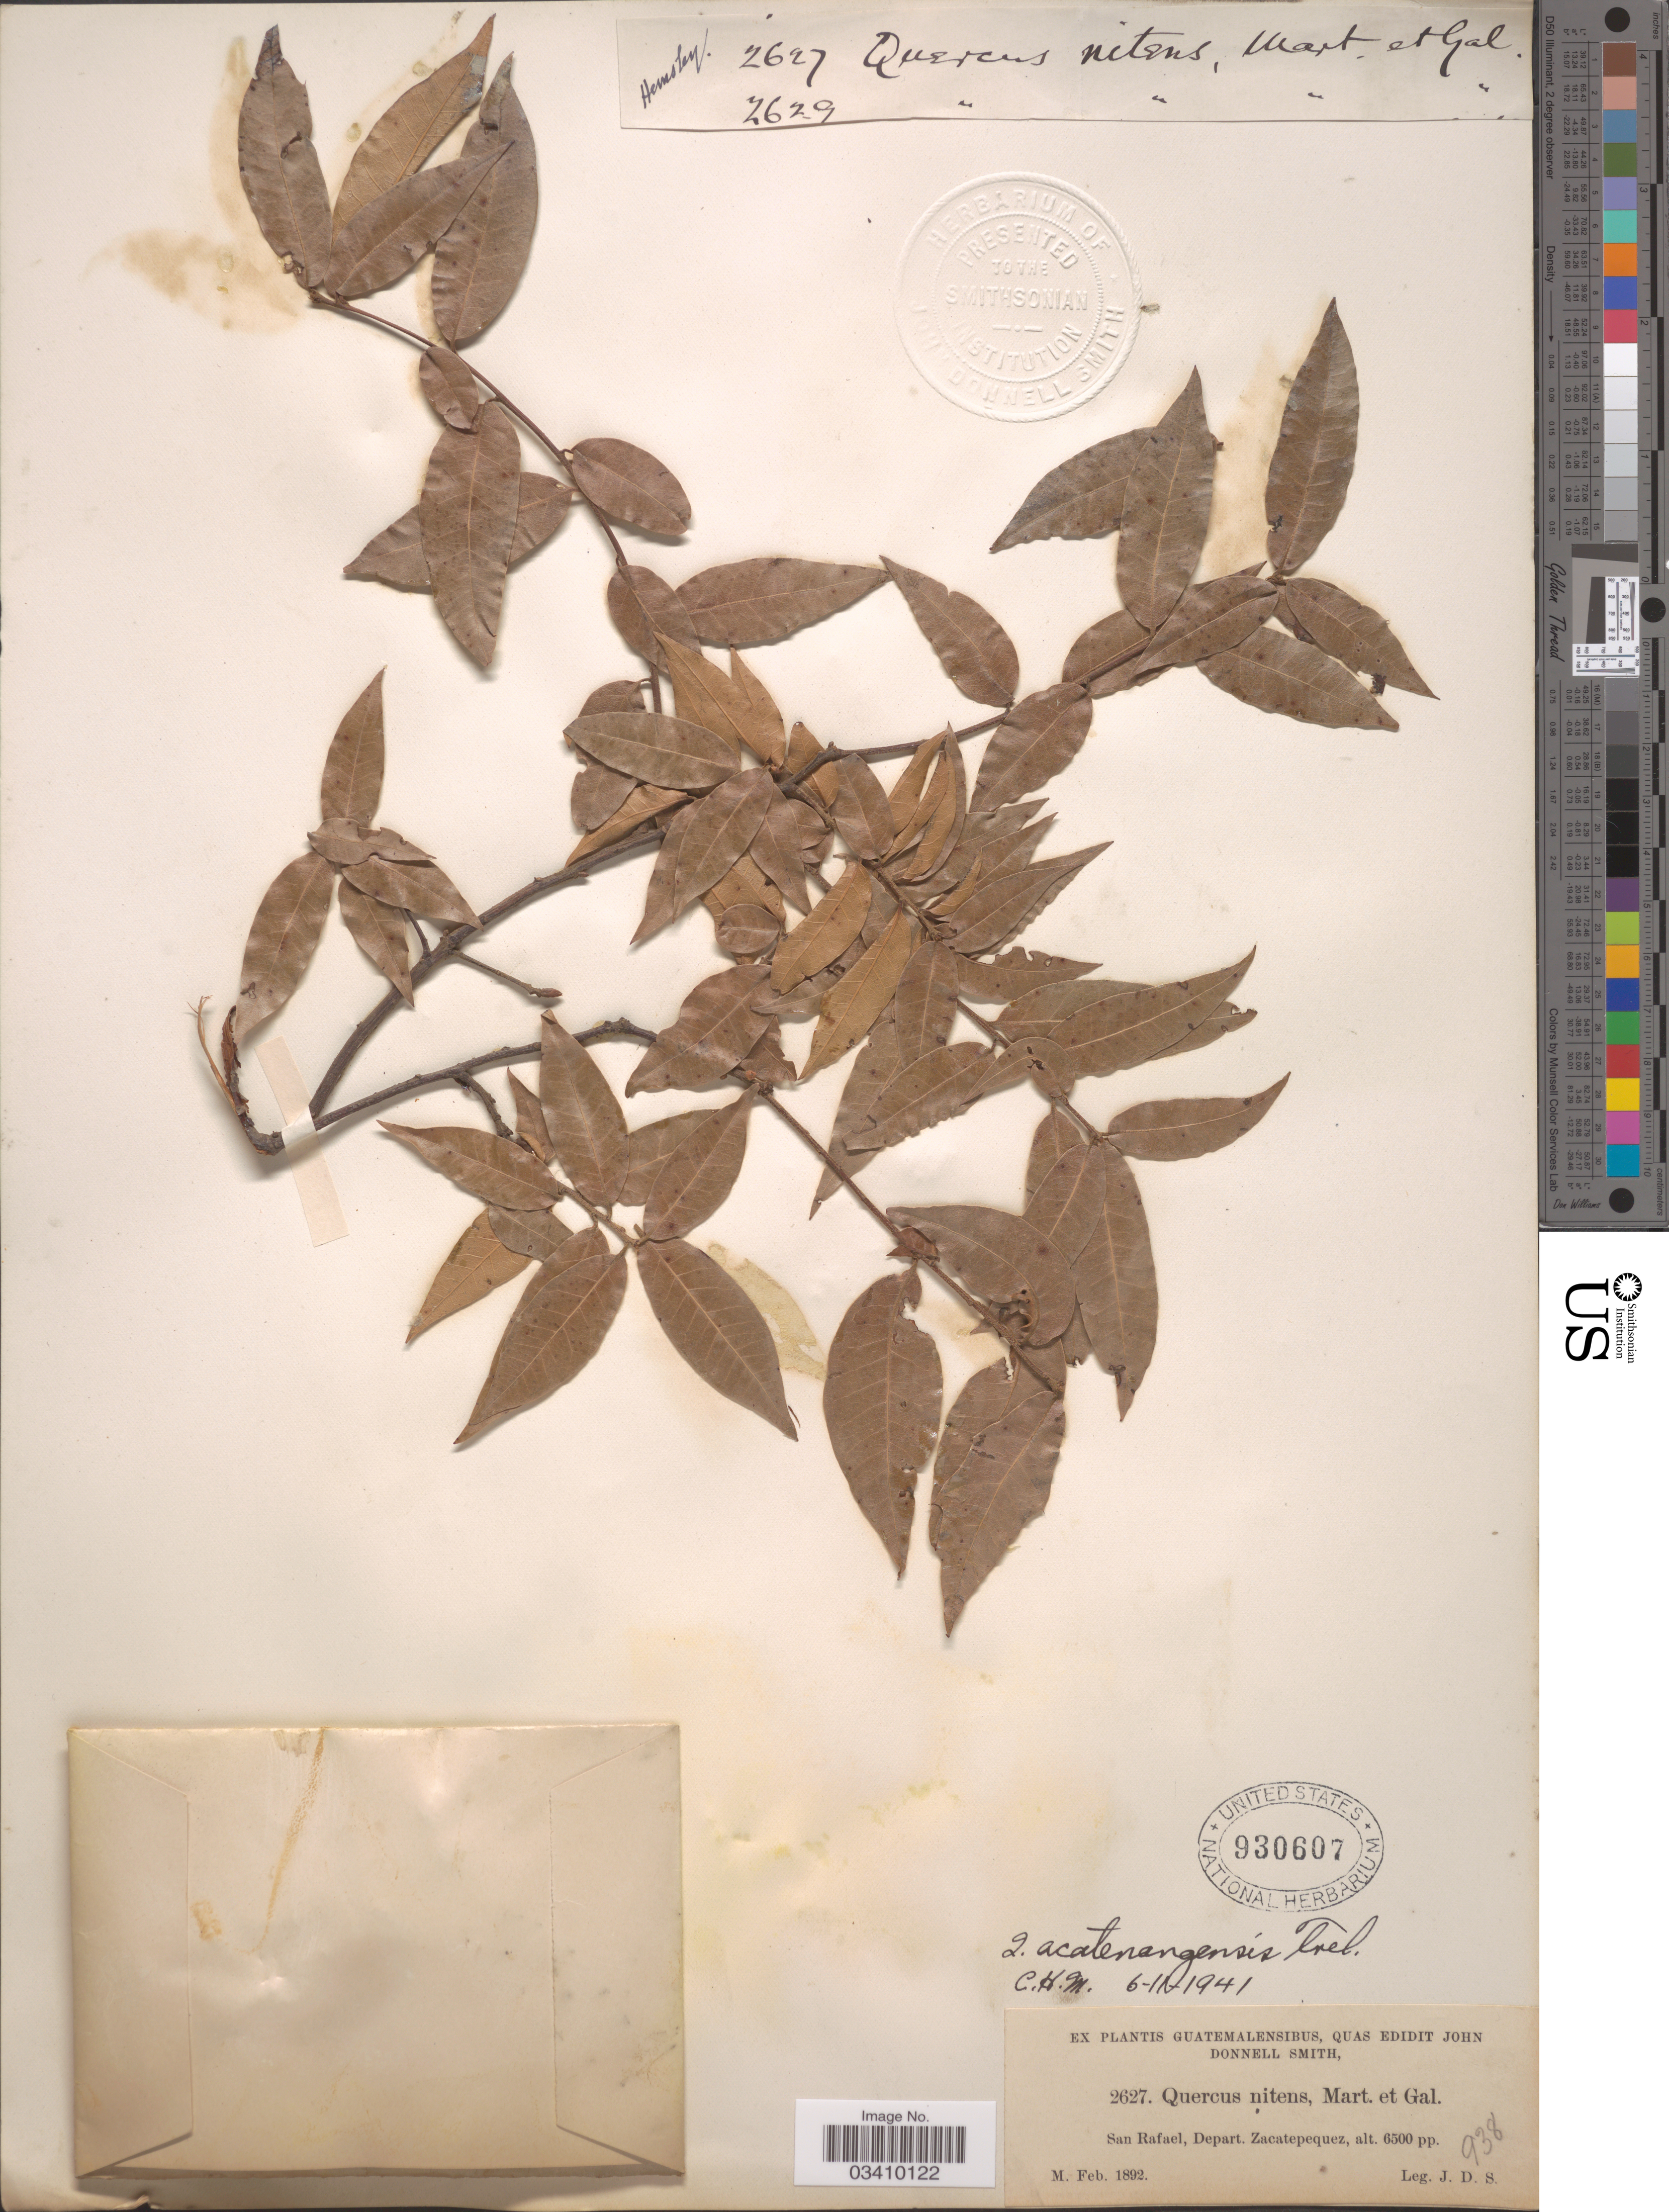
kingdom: Plantae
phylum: Tracheophyta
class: Magnoliopsida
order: Fagales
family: Fagaceae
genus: Quercus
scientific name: Quercus acatenangensis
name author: Trel.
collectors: J. Donnell Smith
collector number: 2627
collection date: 1892-02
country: Guatemala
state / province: Sacatepéquez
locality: San Rafael, Depart. Zacatepequez.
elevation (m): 1981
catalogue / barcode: US 930607